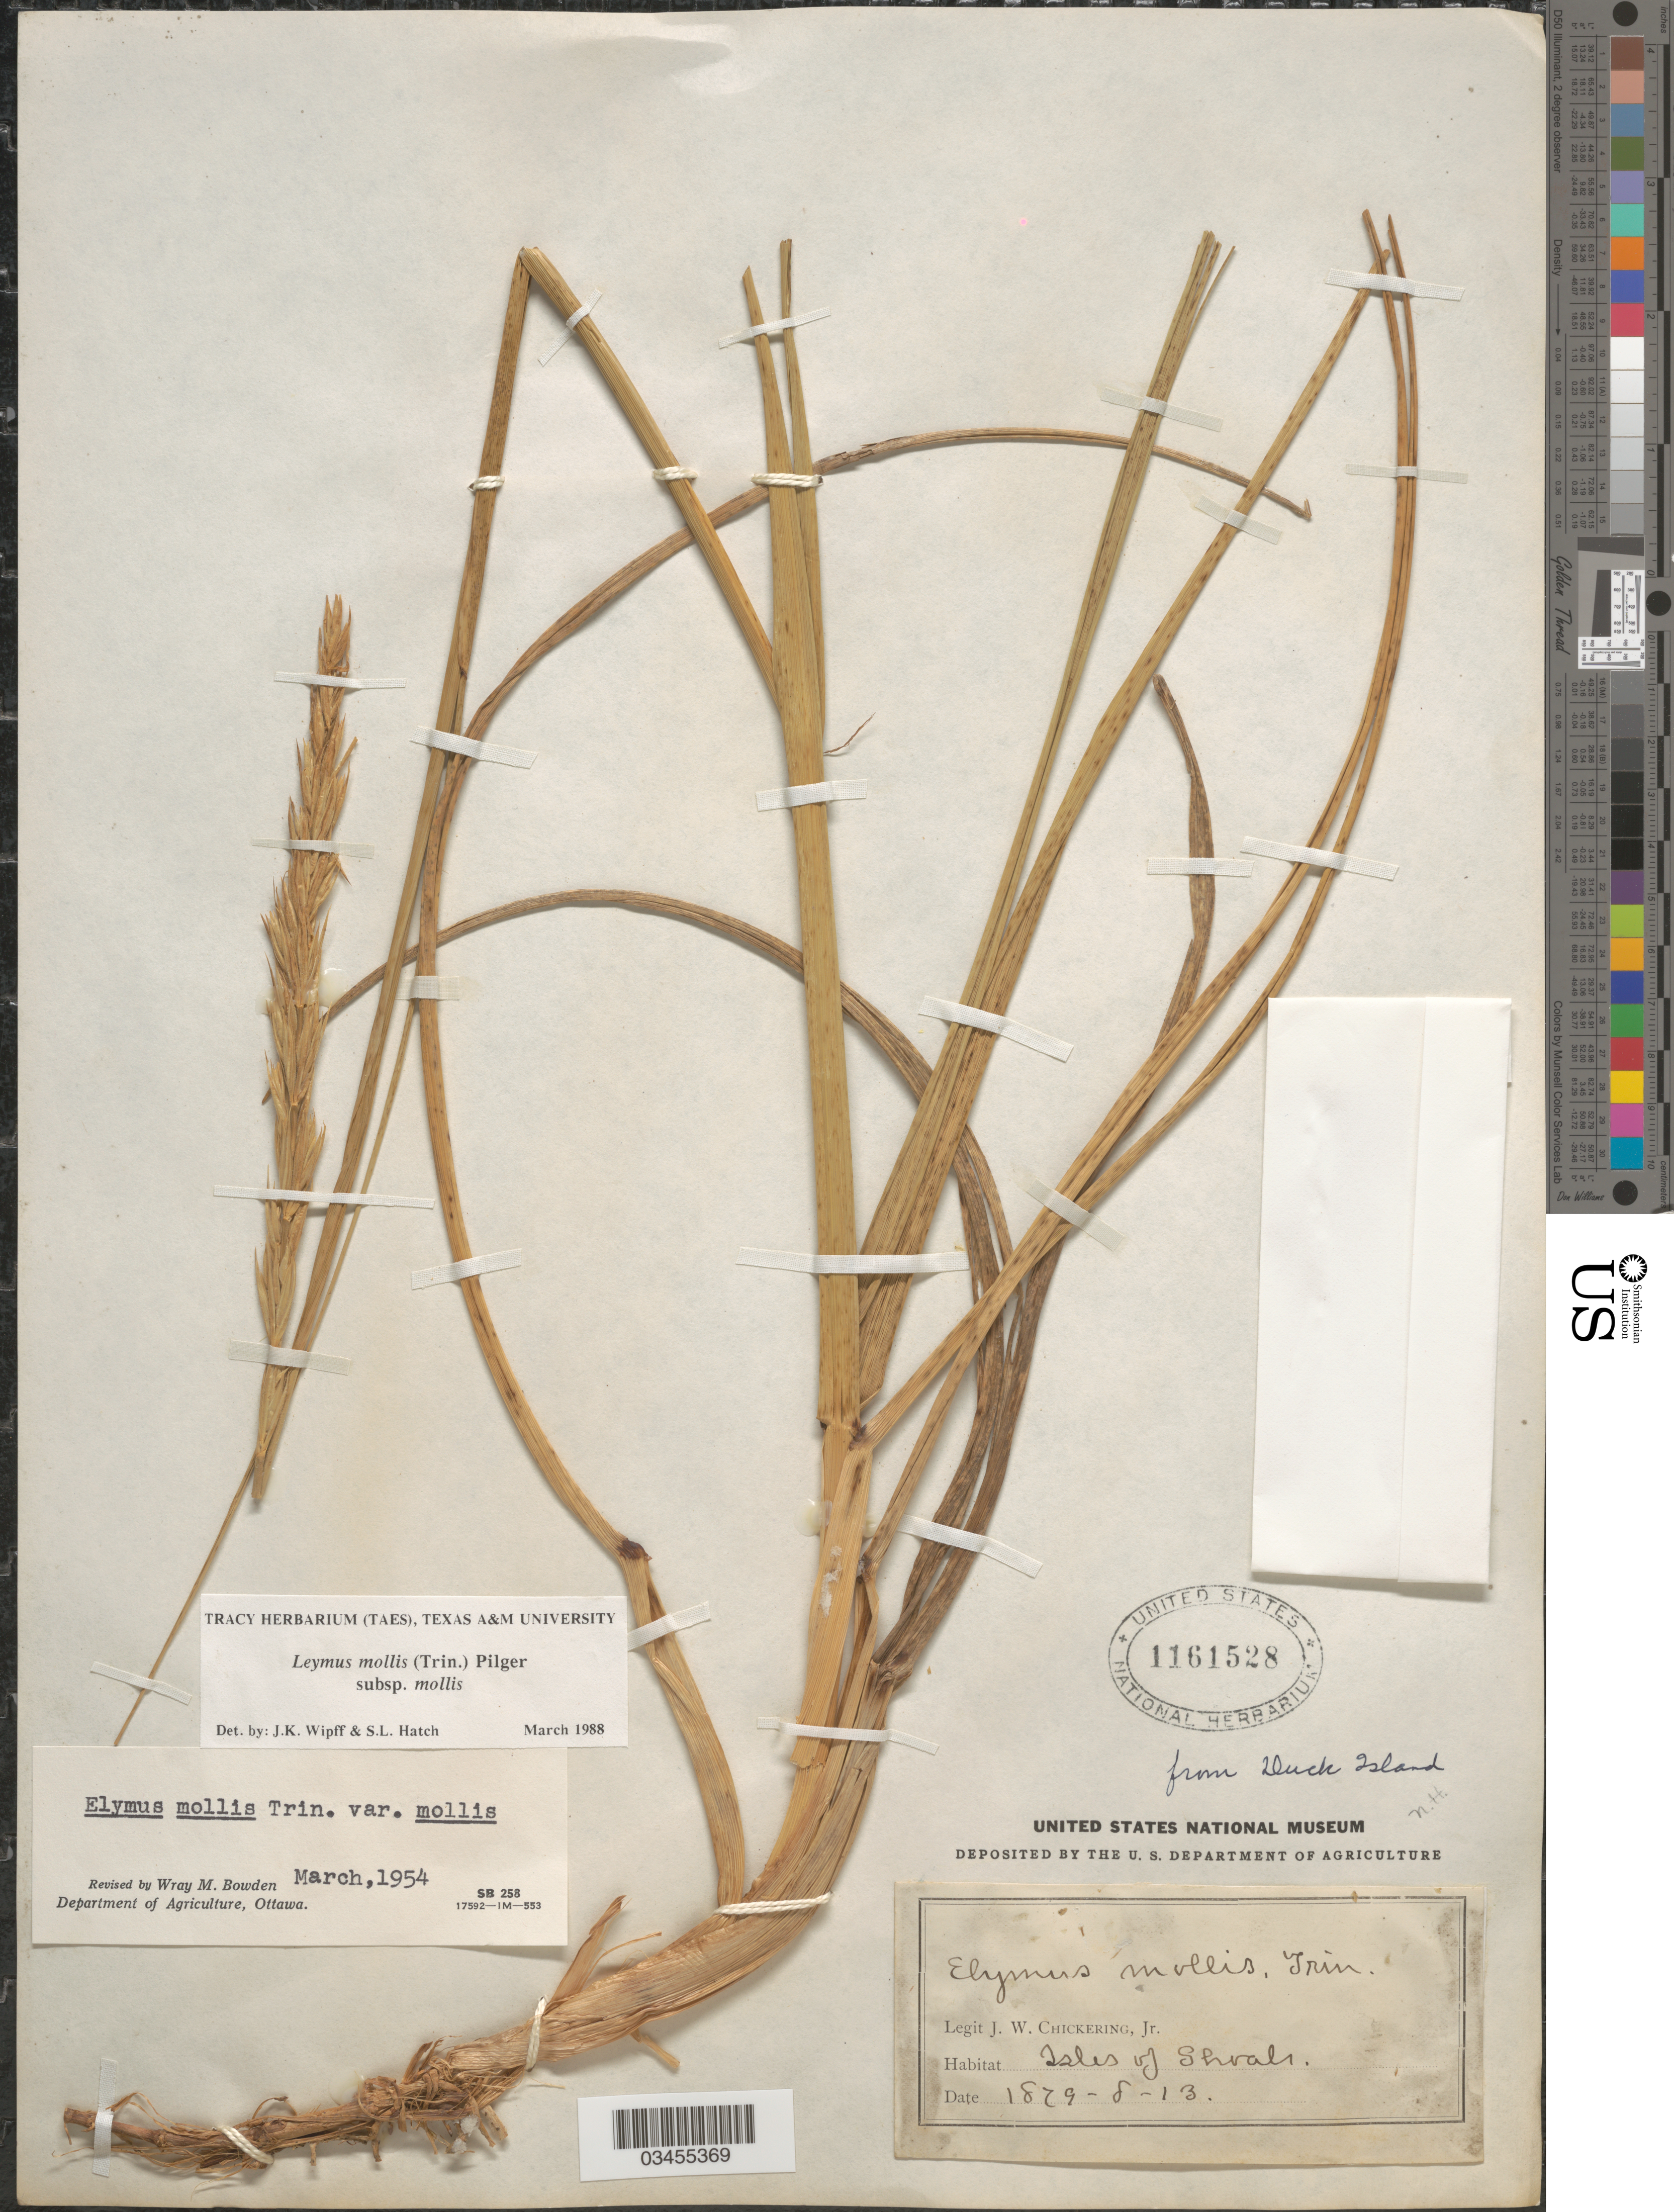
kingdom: Plantae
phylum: Tracheophyta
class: Liliopsida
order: Poales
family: Poaceae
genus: Leymus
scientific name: Leymus mollis subsp. mollis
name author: (Trin.) Pilg.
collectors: J. W. Chickering Jr.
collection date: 1879-08-13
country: United States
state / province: New Hampshire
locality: From Duck Island. Isles of Shoals.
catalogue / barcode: US 1161528